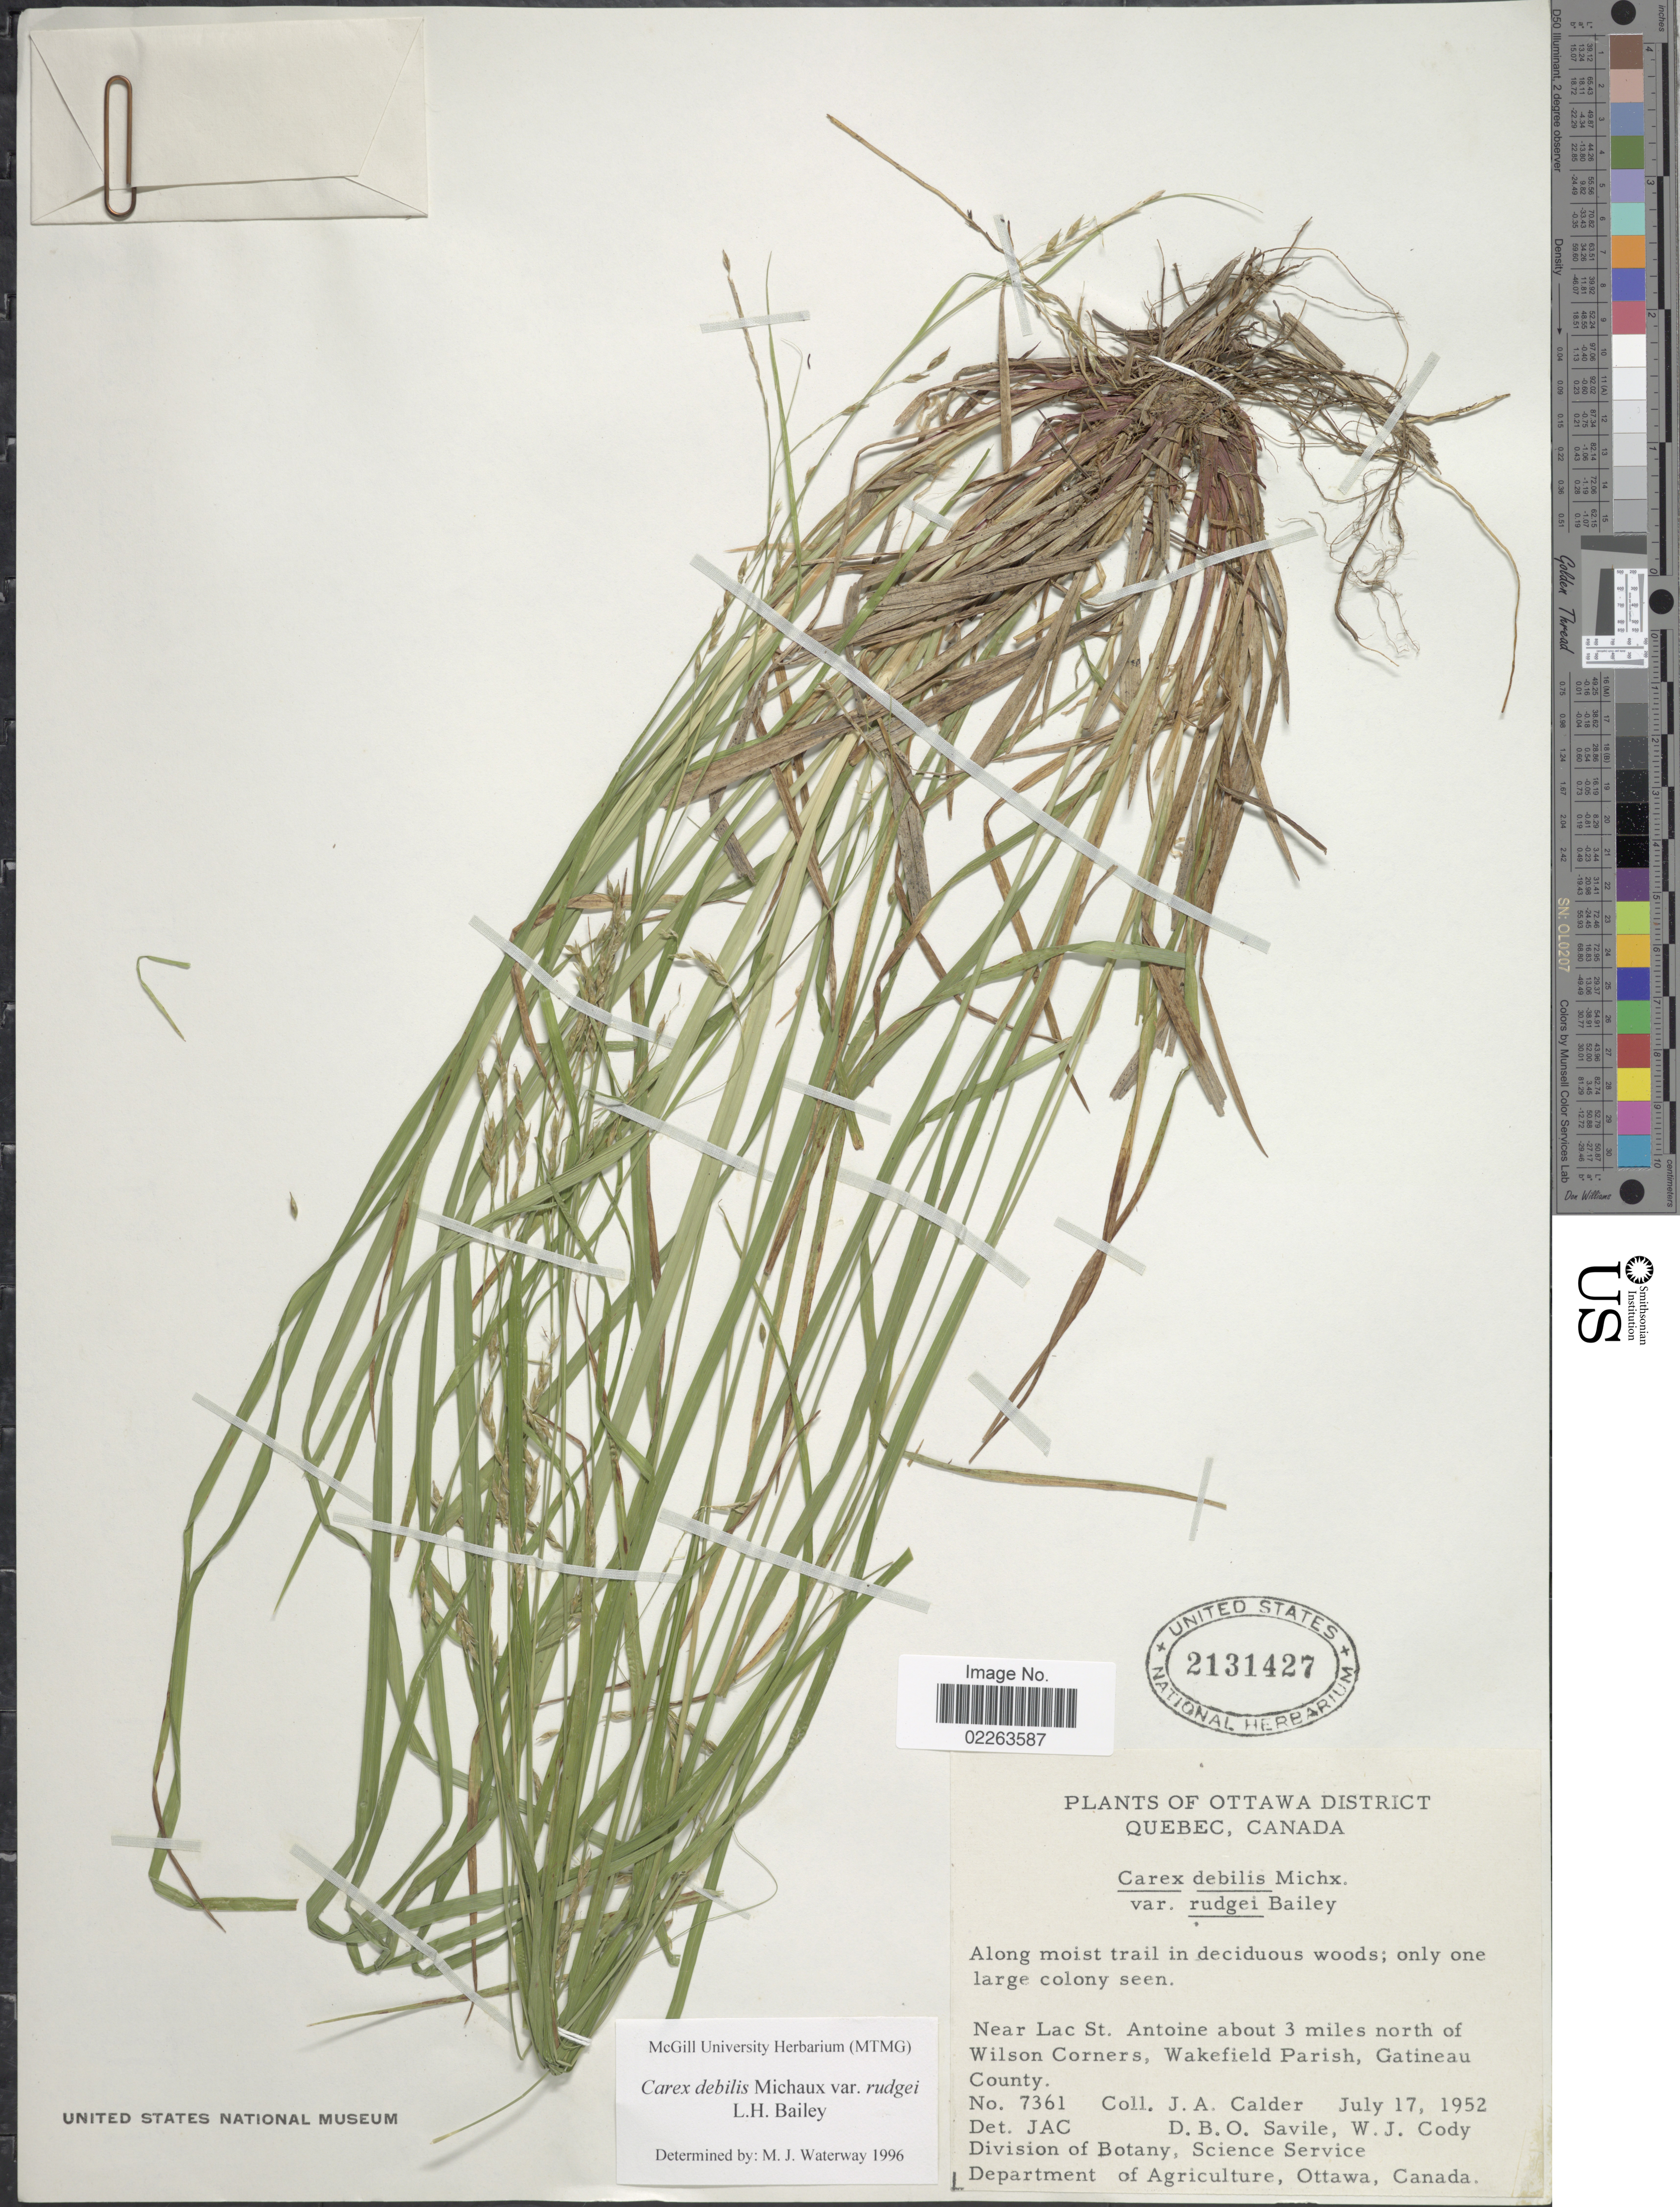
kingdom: Plantae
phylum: Tracheophyta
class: Liliopsida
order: Poales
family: Cyperaceae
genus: Carex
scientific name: Carex flexuosa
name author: Muhl. ex Willd.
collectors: J. A. Calder, D. Savile & W. Cody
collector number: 7361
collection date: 1952-07-17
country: Canada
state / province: Quebec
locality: Ottawa District. Along moist trail in deciduous woods. Near Lac St. Antoine about 3 miles north of Wilson Corners, Wakefield Parish, Gatineau County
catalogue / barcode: US 2131427